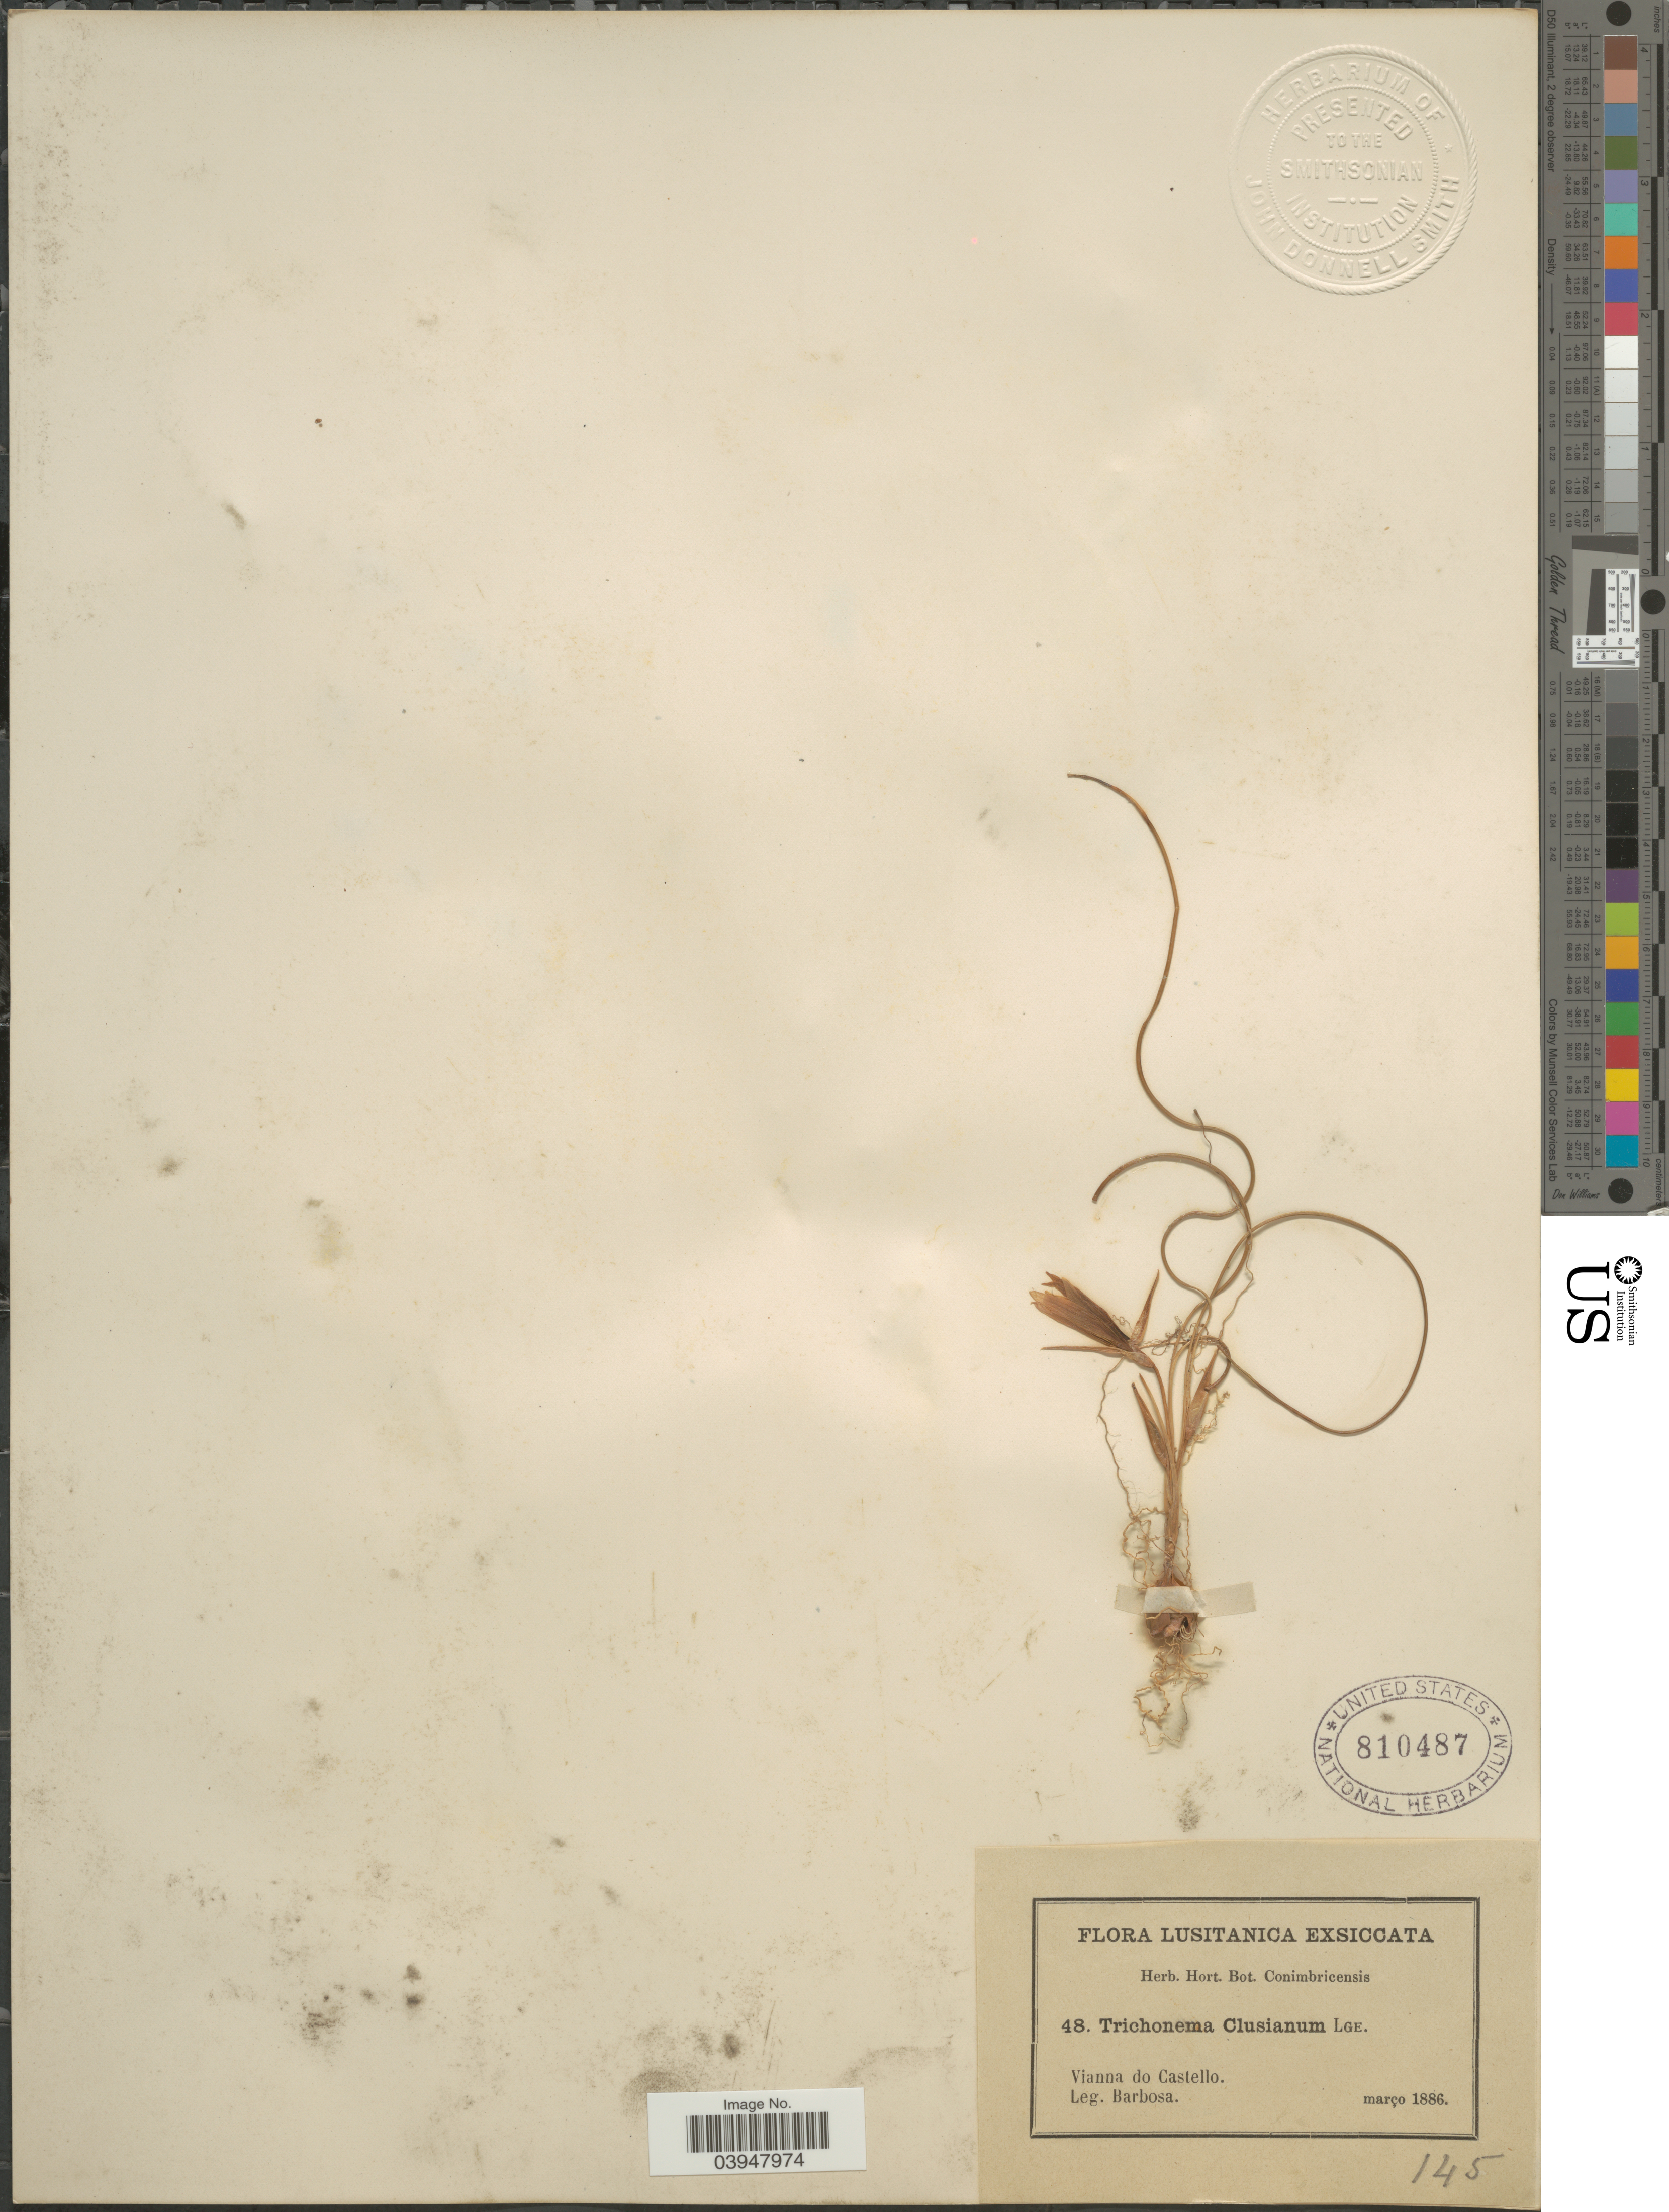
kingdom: Plantae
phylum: Tracheophyta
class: Liliopsida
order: Asparagales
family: Iridaceae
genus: Romulea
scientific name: Romulea clusiana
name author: (Lange) Nyman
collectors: Barbosa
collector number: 48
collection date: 1886-03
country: Portugal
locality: Lusitanica. Vianna do Castello.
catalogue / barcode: US 810487